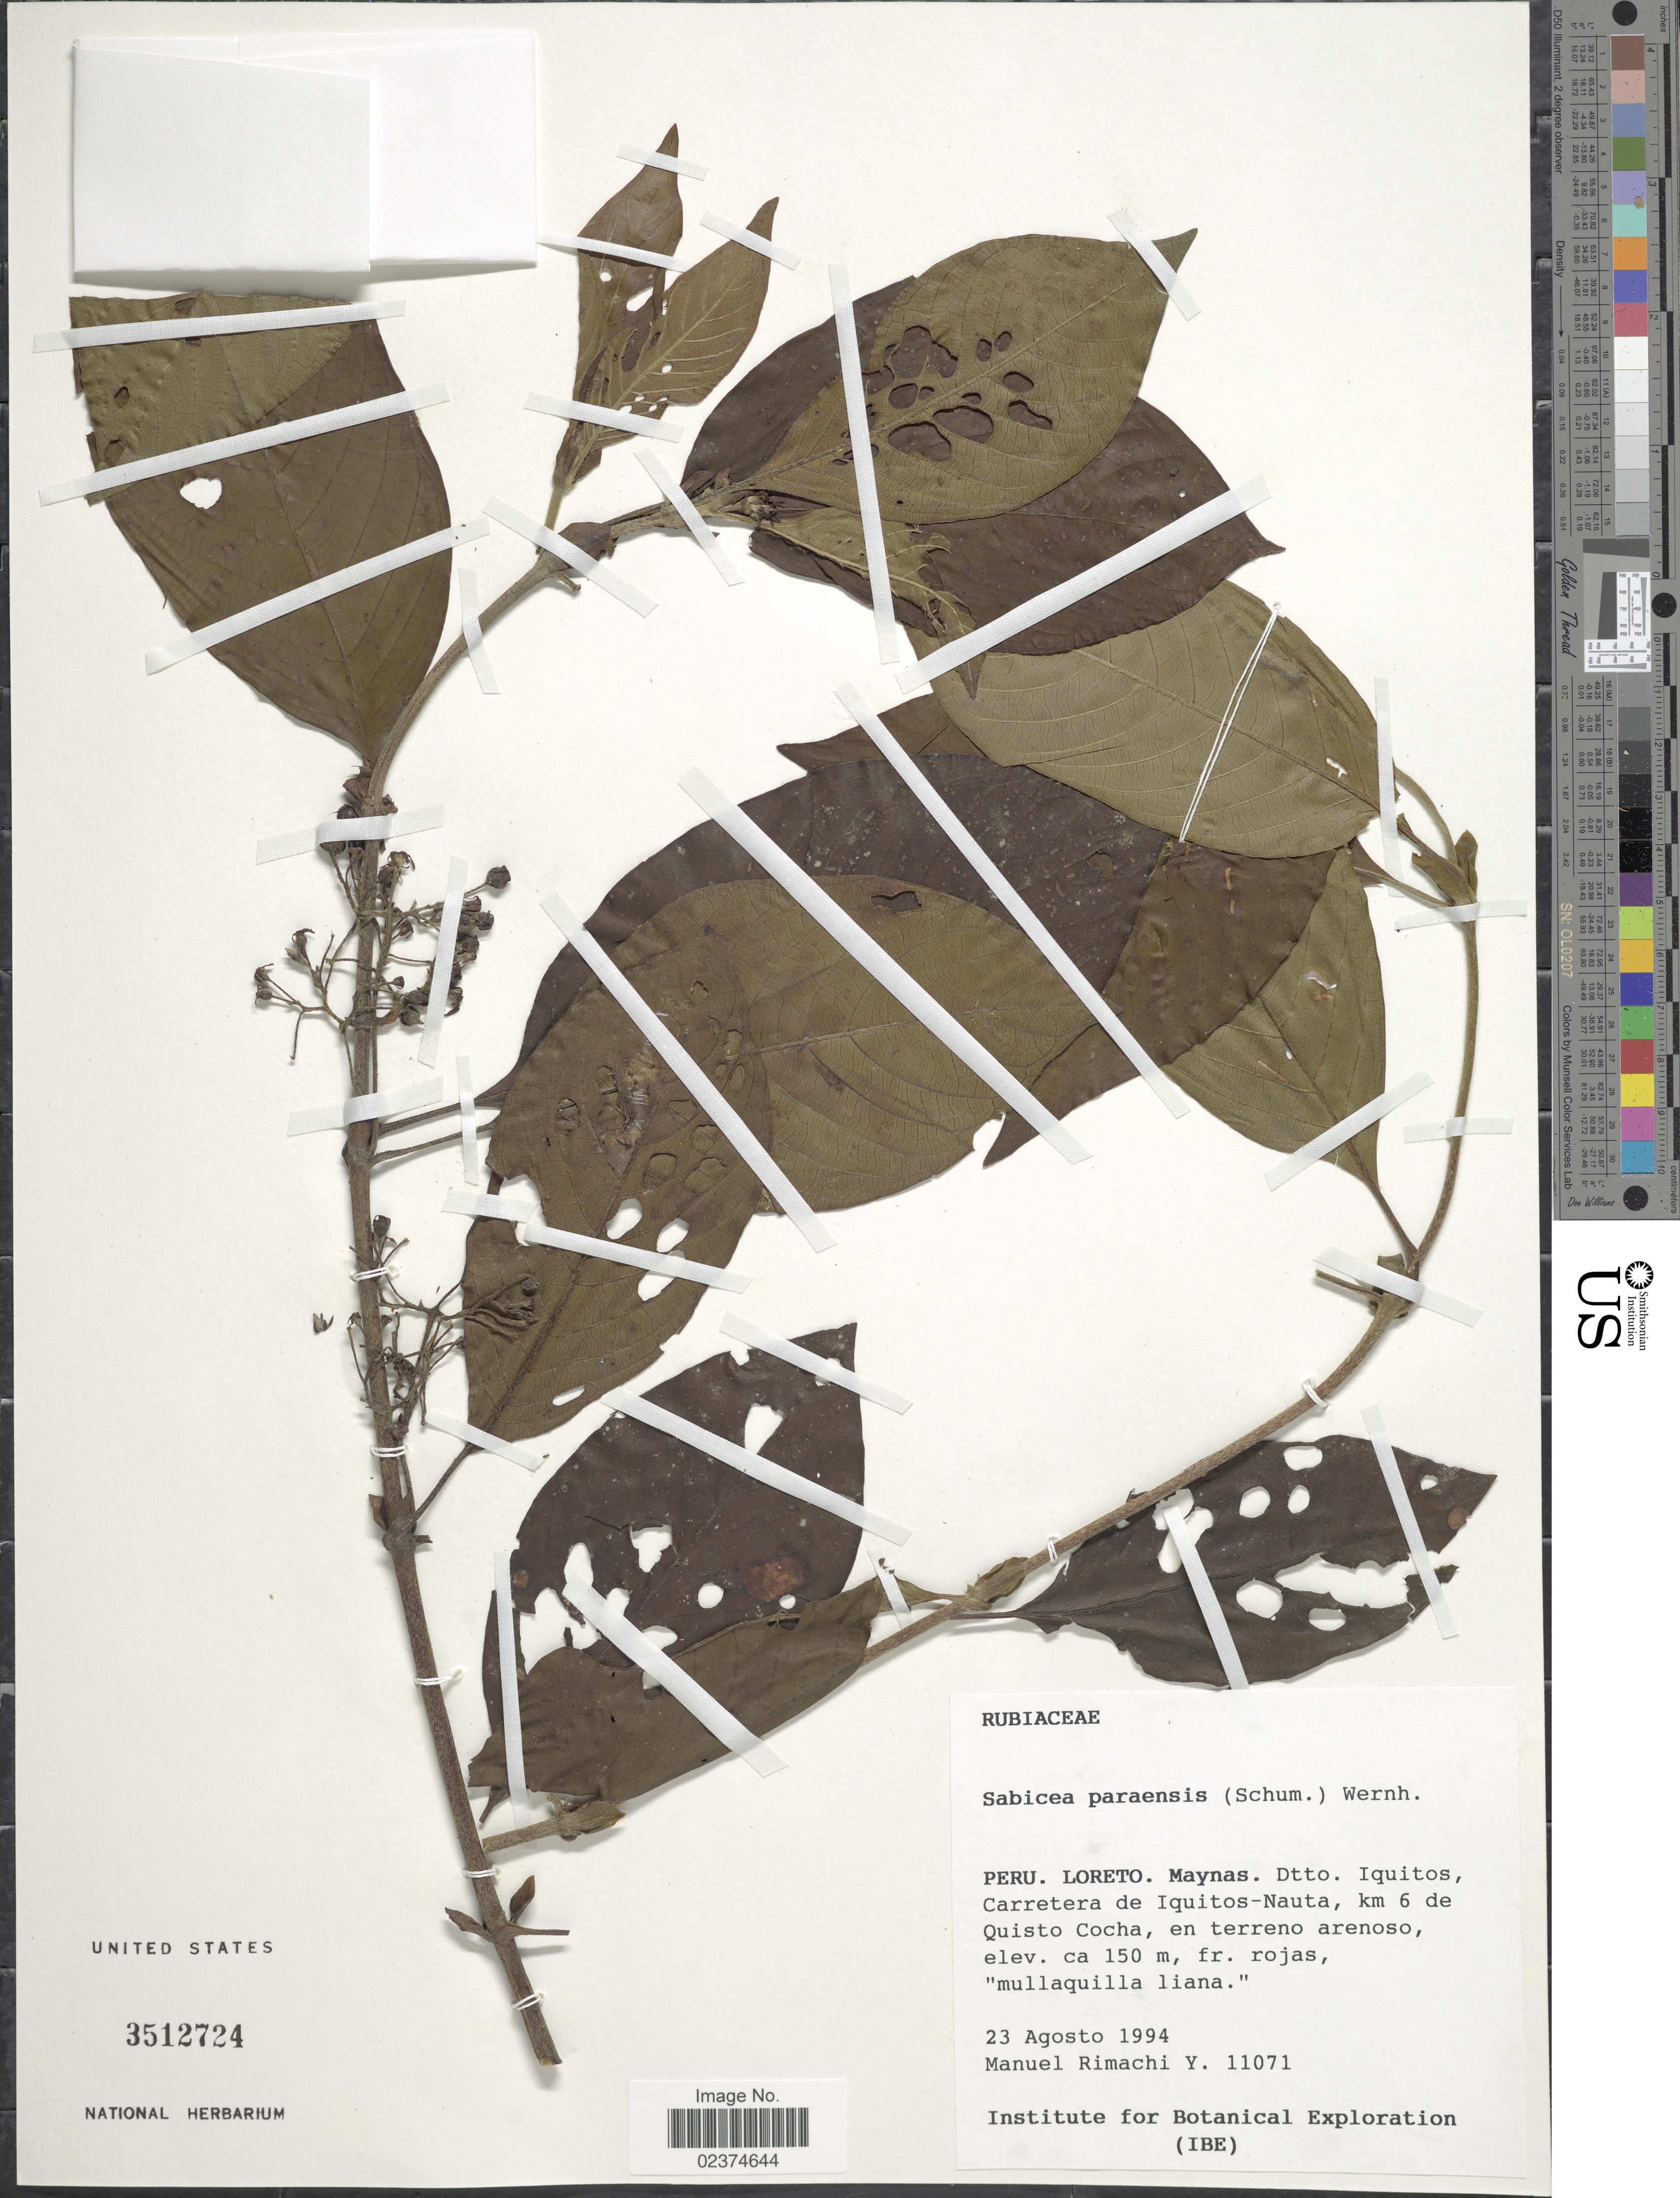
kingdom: Plantae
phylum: Tracheophyta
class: Magnoliopsida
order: Gentianales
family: Rubiaceae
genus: Sabicea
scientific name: Sabicea paraensis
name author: (K. Schum.) Wernham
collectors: M. Rimachi Y.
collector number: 11071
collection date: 1994-08-23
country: Peru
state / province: Loreto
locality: Maynas, Dtto. Iquitos, Carretera de iquitos-Nauta, km 6 de Quisto Cocha, en terreno arenoso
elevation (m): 150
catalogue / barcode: US 3512724